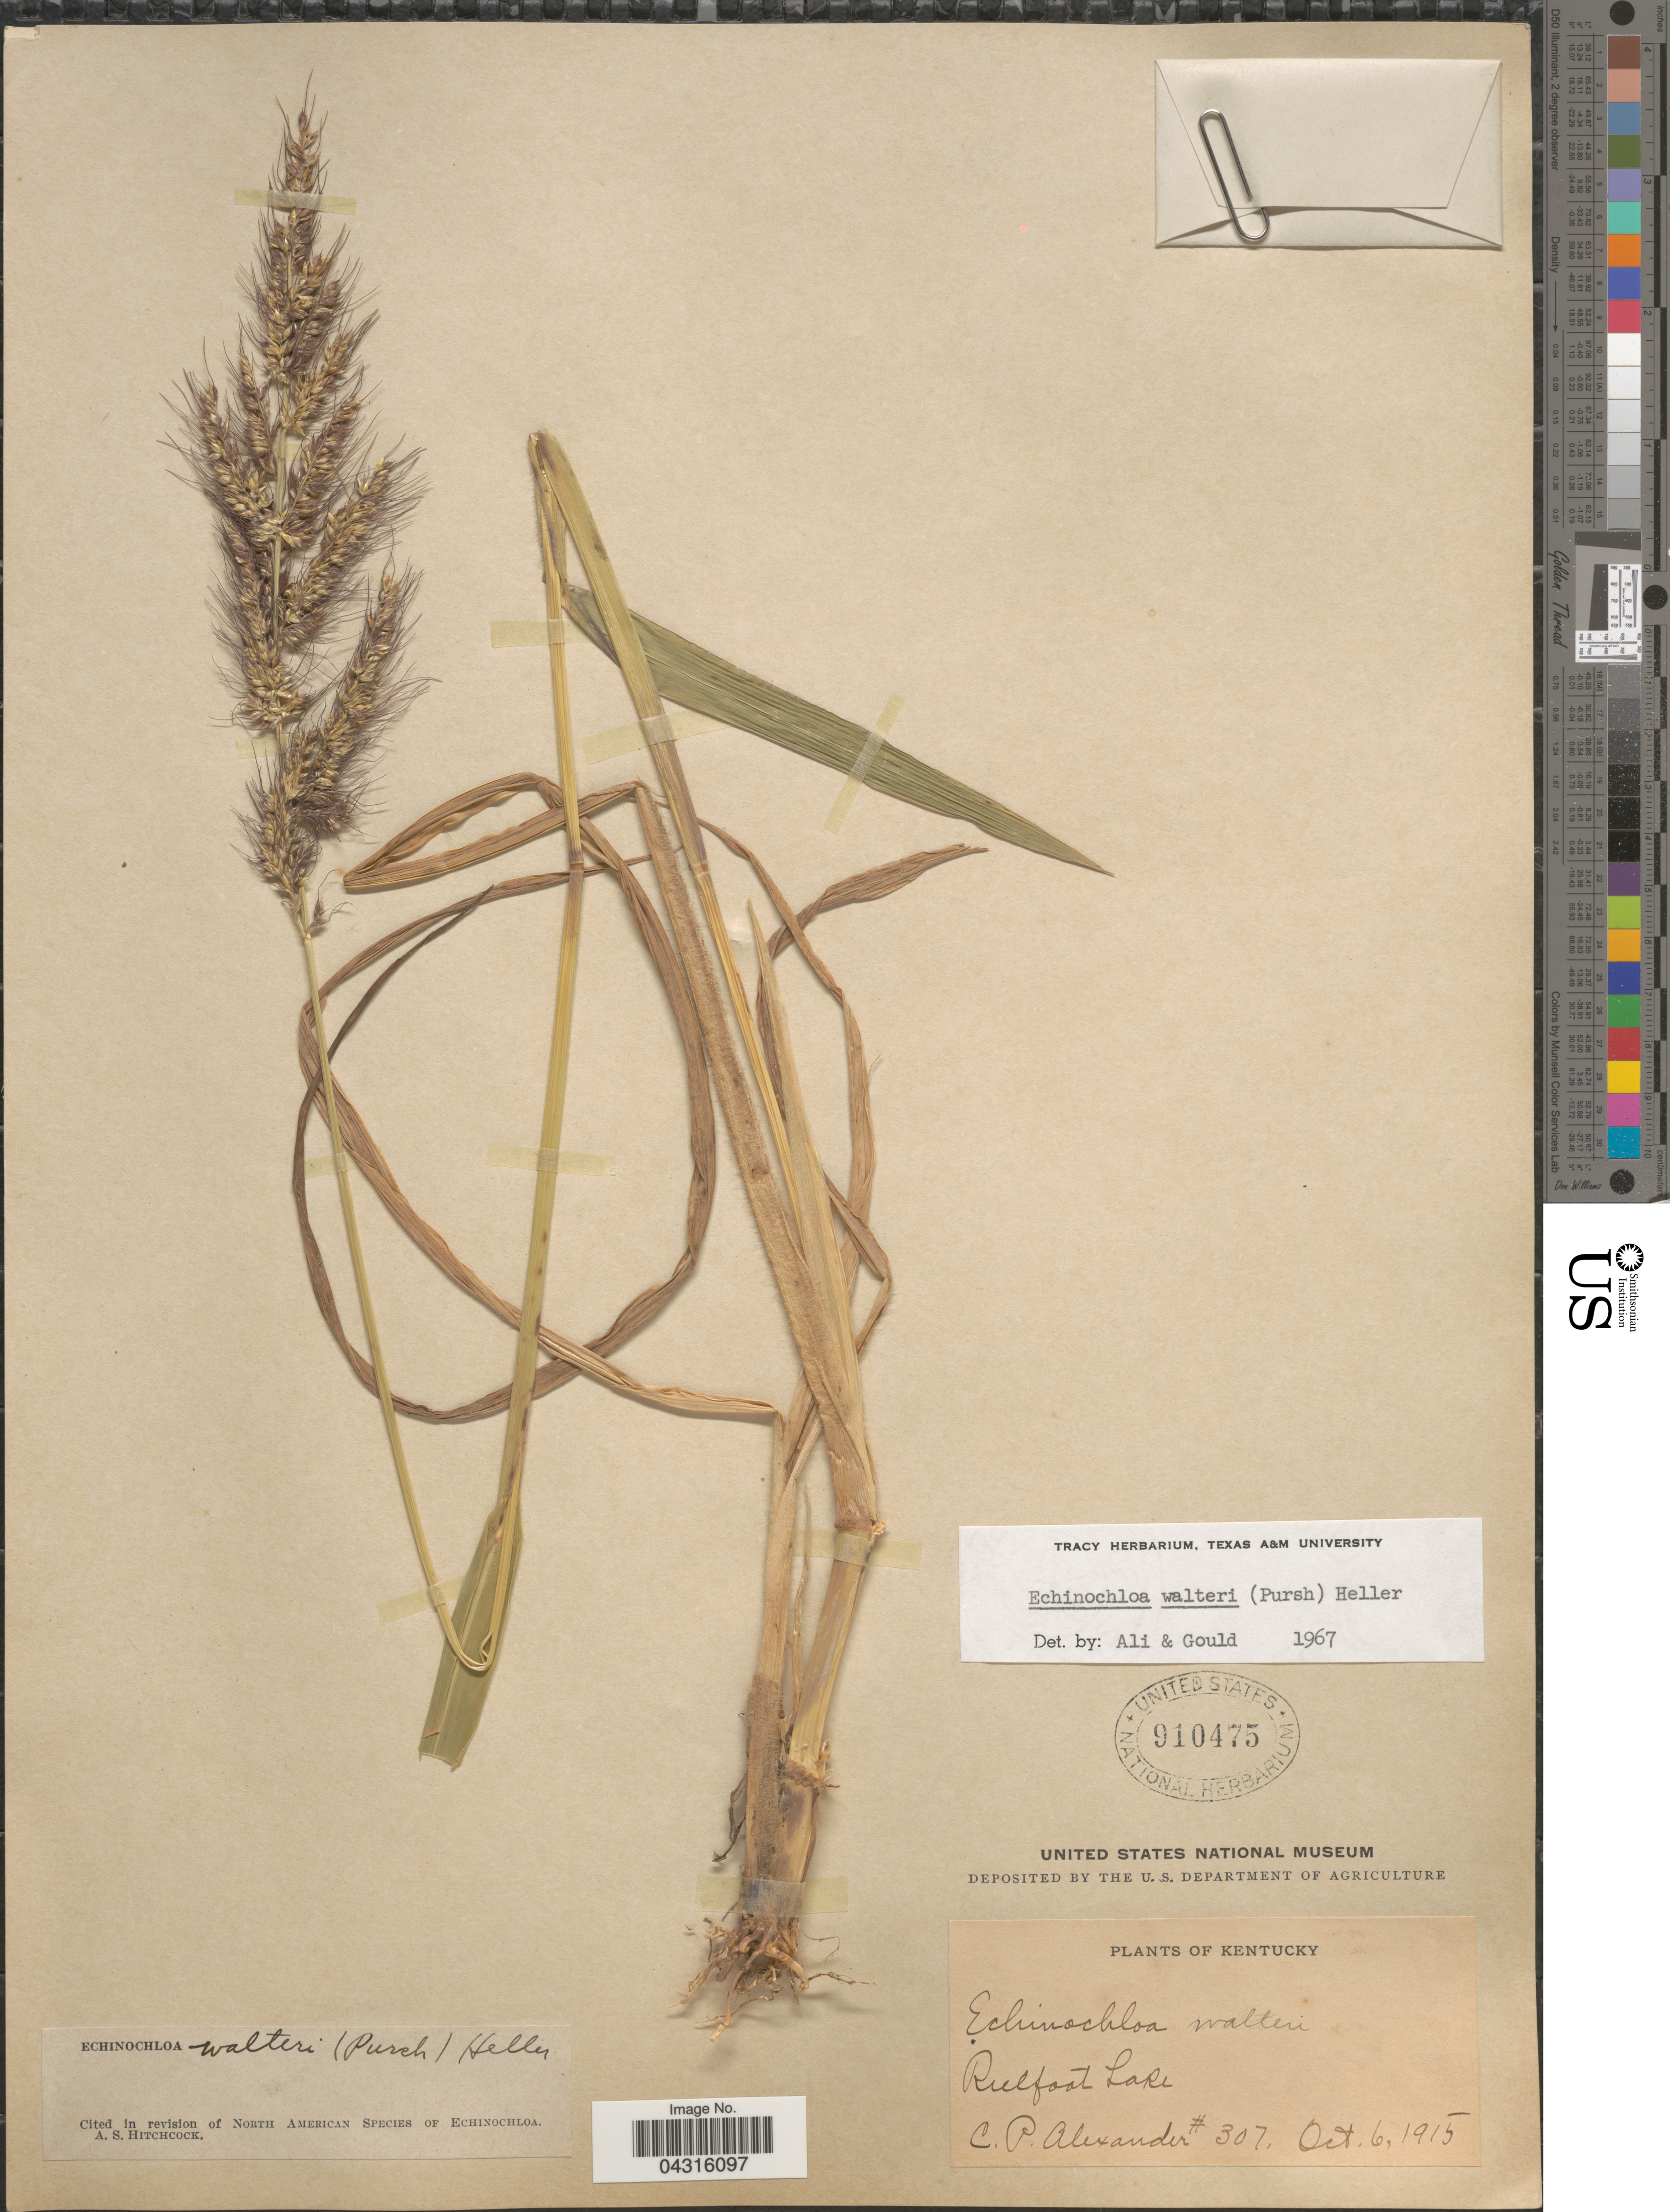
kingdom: Plantae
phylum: Tracheophyta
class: Liliopsida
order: Poales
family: Poaceae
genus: Echinochloa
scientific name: Echinochloa walteri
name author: (Pursh) A. Heller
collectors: C. P. Alexander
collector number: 307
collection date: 1915-10-06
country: United States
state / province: Kentucky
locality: Reelfoot Lake.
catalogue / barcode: US 910475